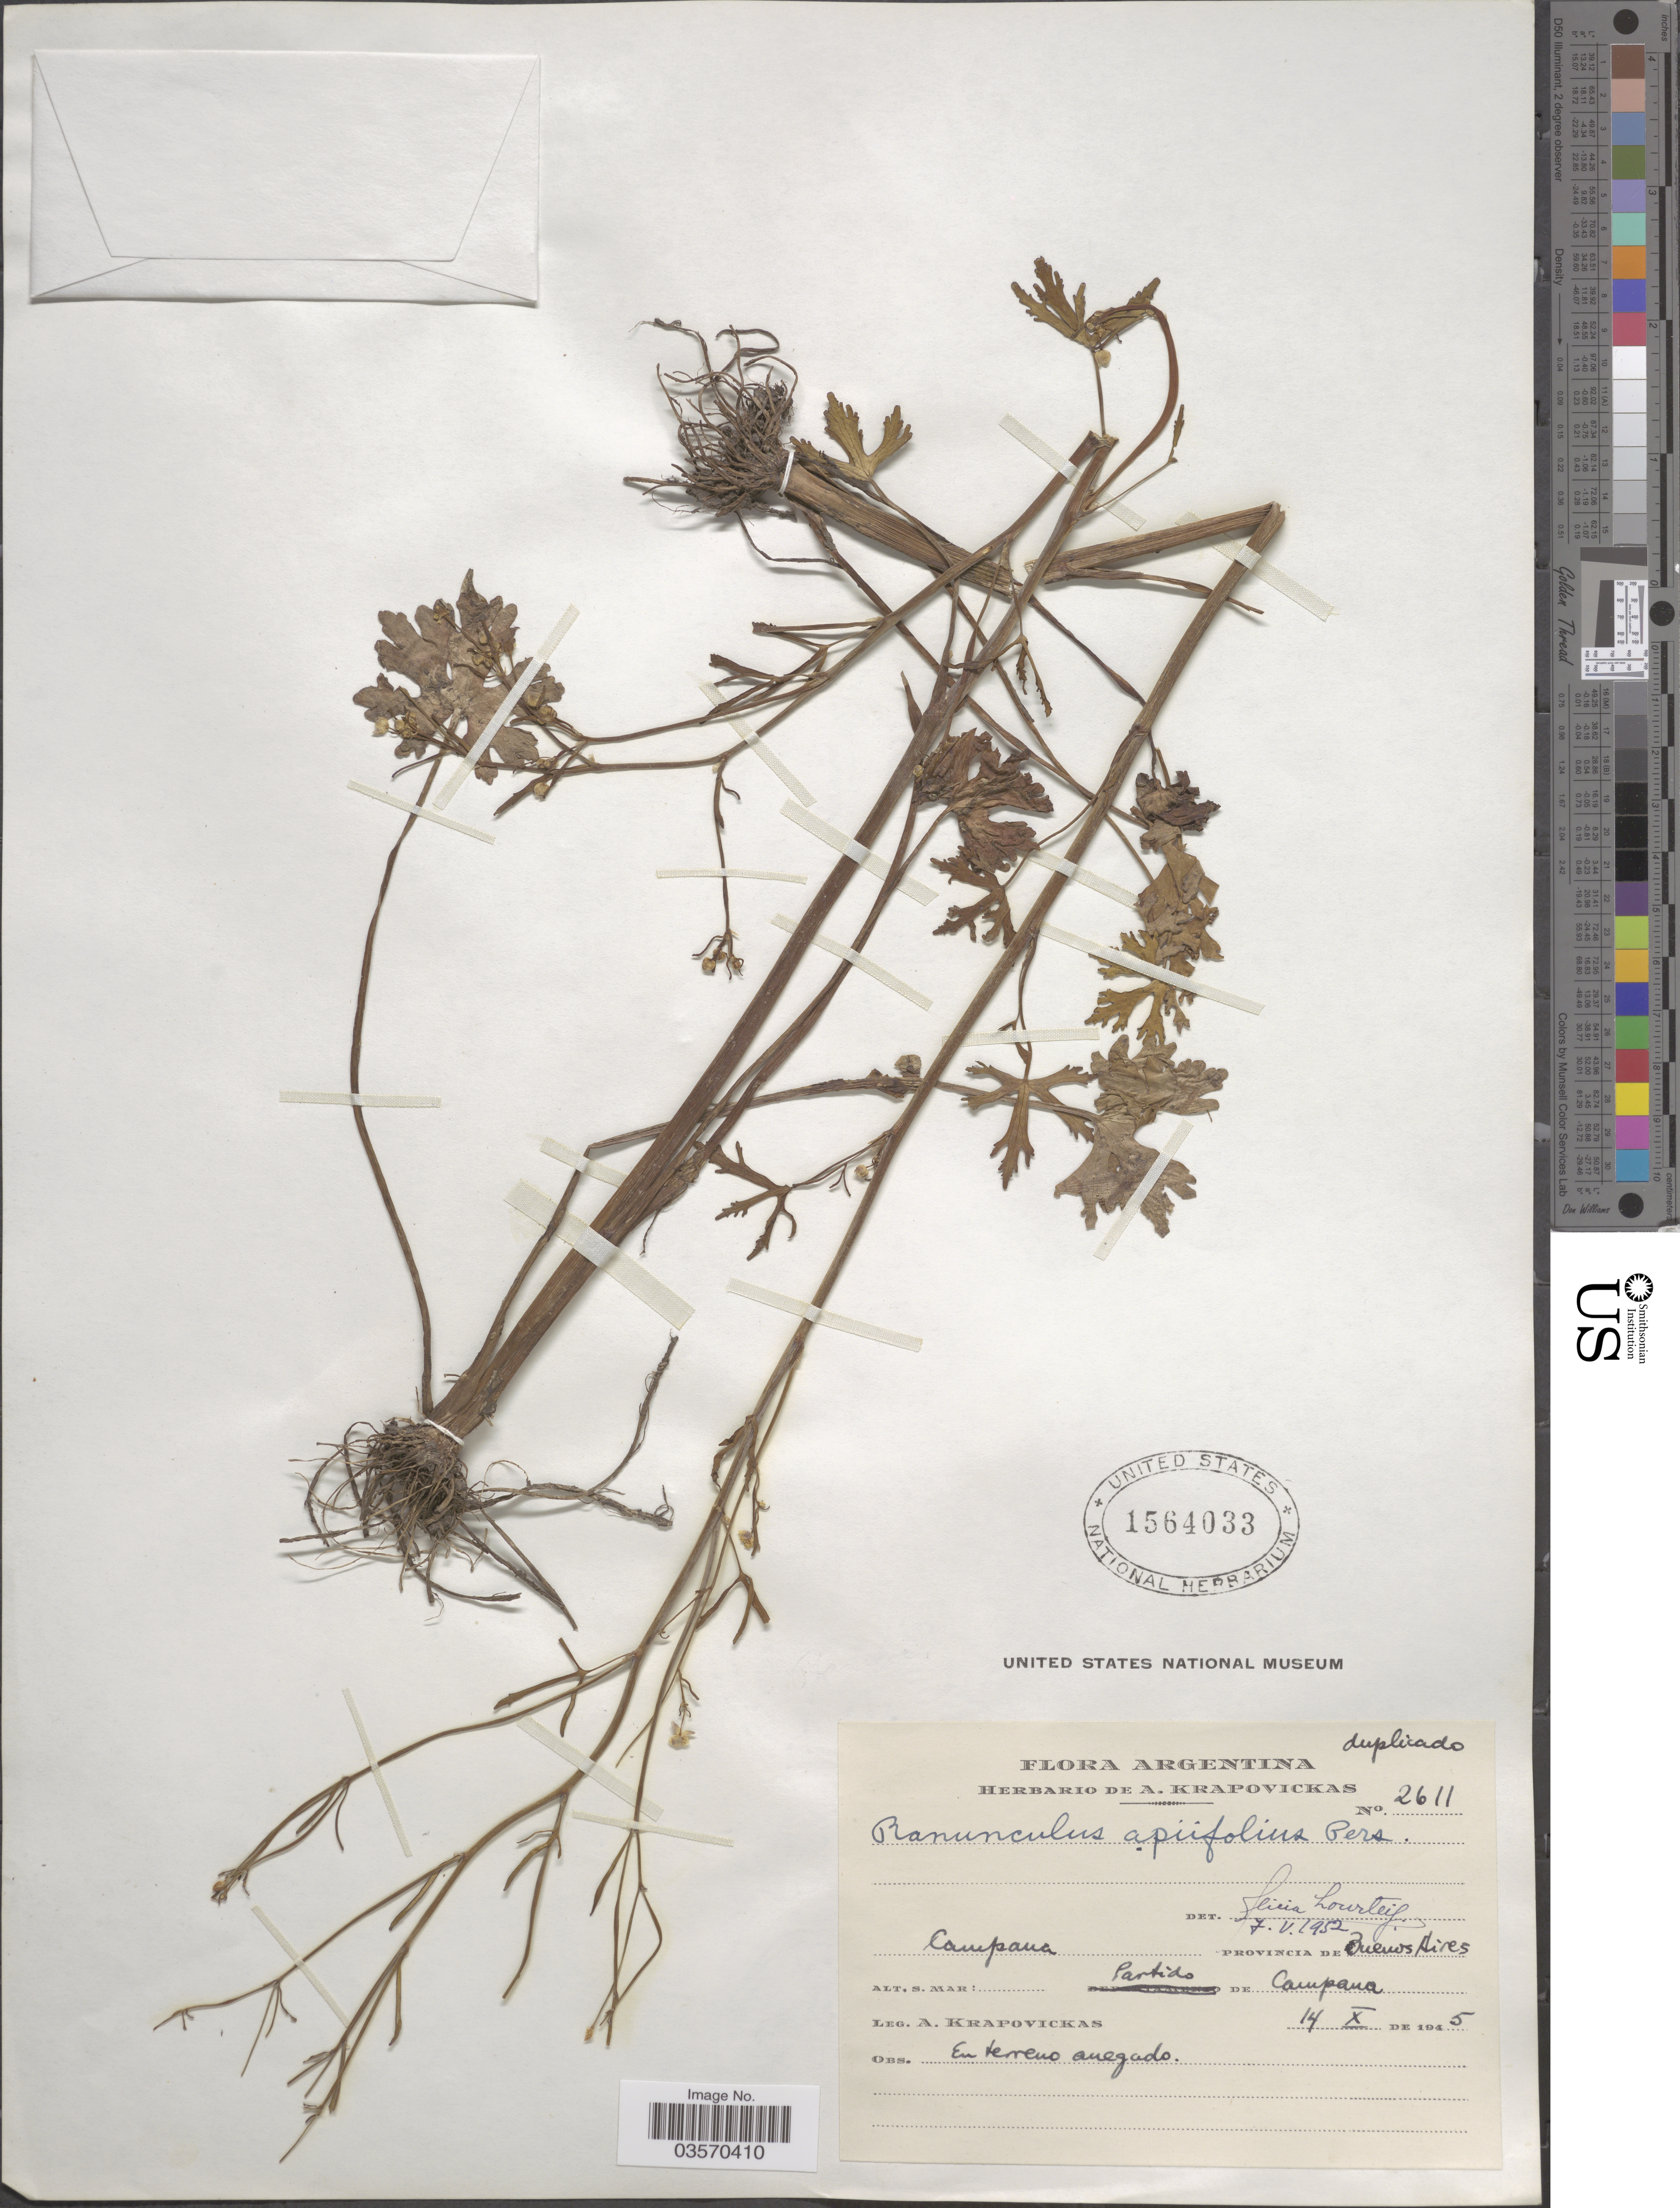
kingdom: Plantae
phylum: Tracheophyta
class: Magnoliopsida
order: Ranunculales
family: Ranunculaceae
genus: Ranunculus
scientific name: Ranunculus apiifolius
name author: Pers.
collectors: A. Krapovickas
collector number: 2611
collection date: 1945-10-14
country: Argentina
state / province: Buenos Aires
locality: Campana. Partido de Campana.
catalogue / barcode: US 1564033